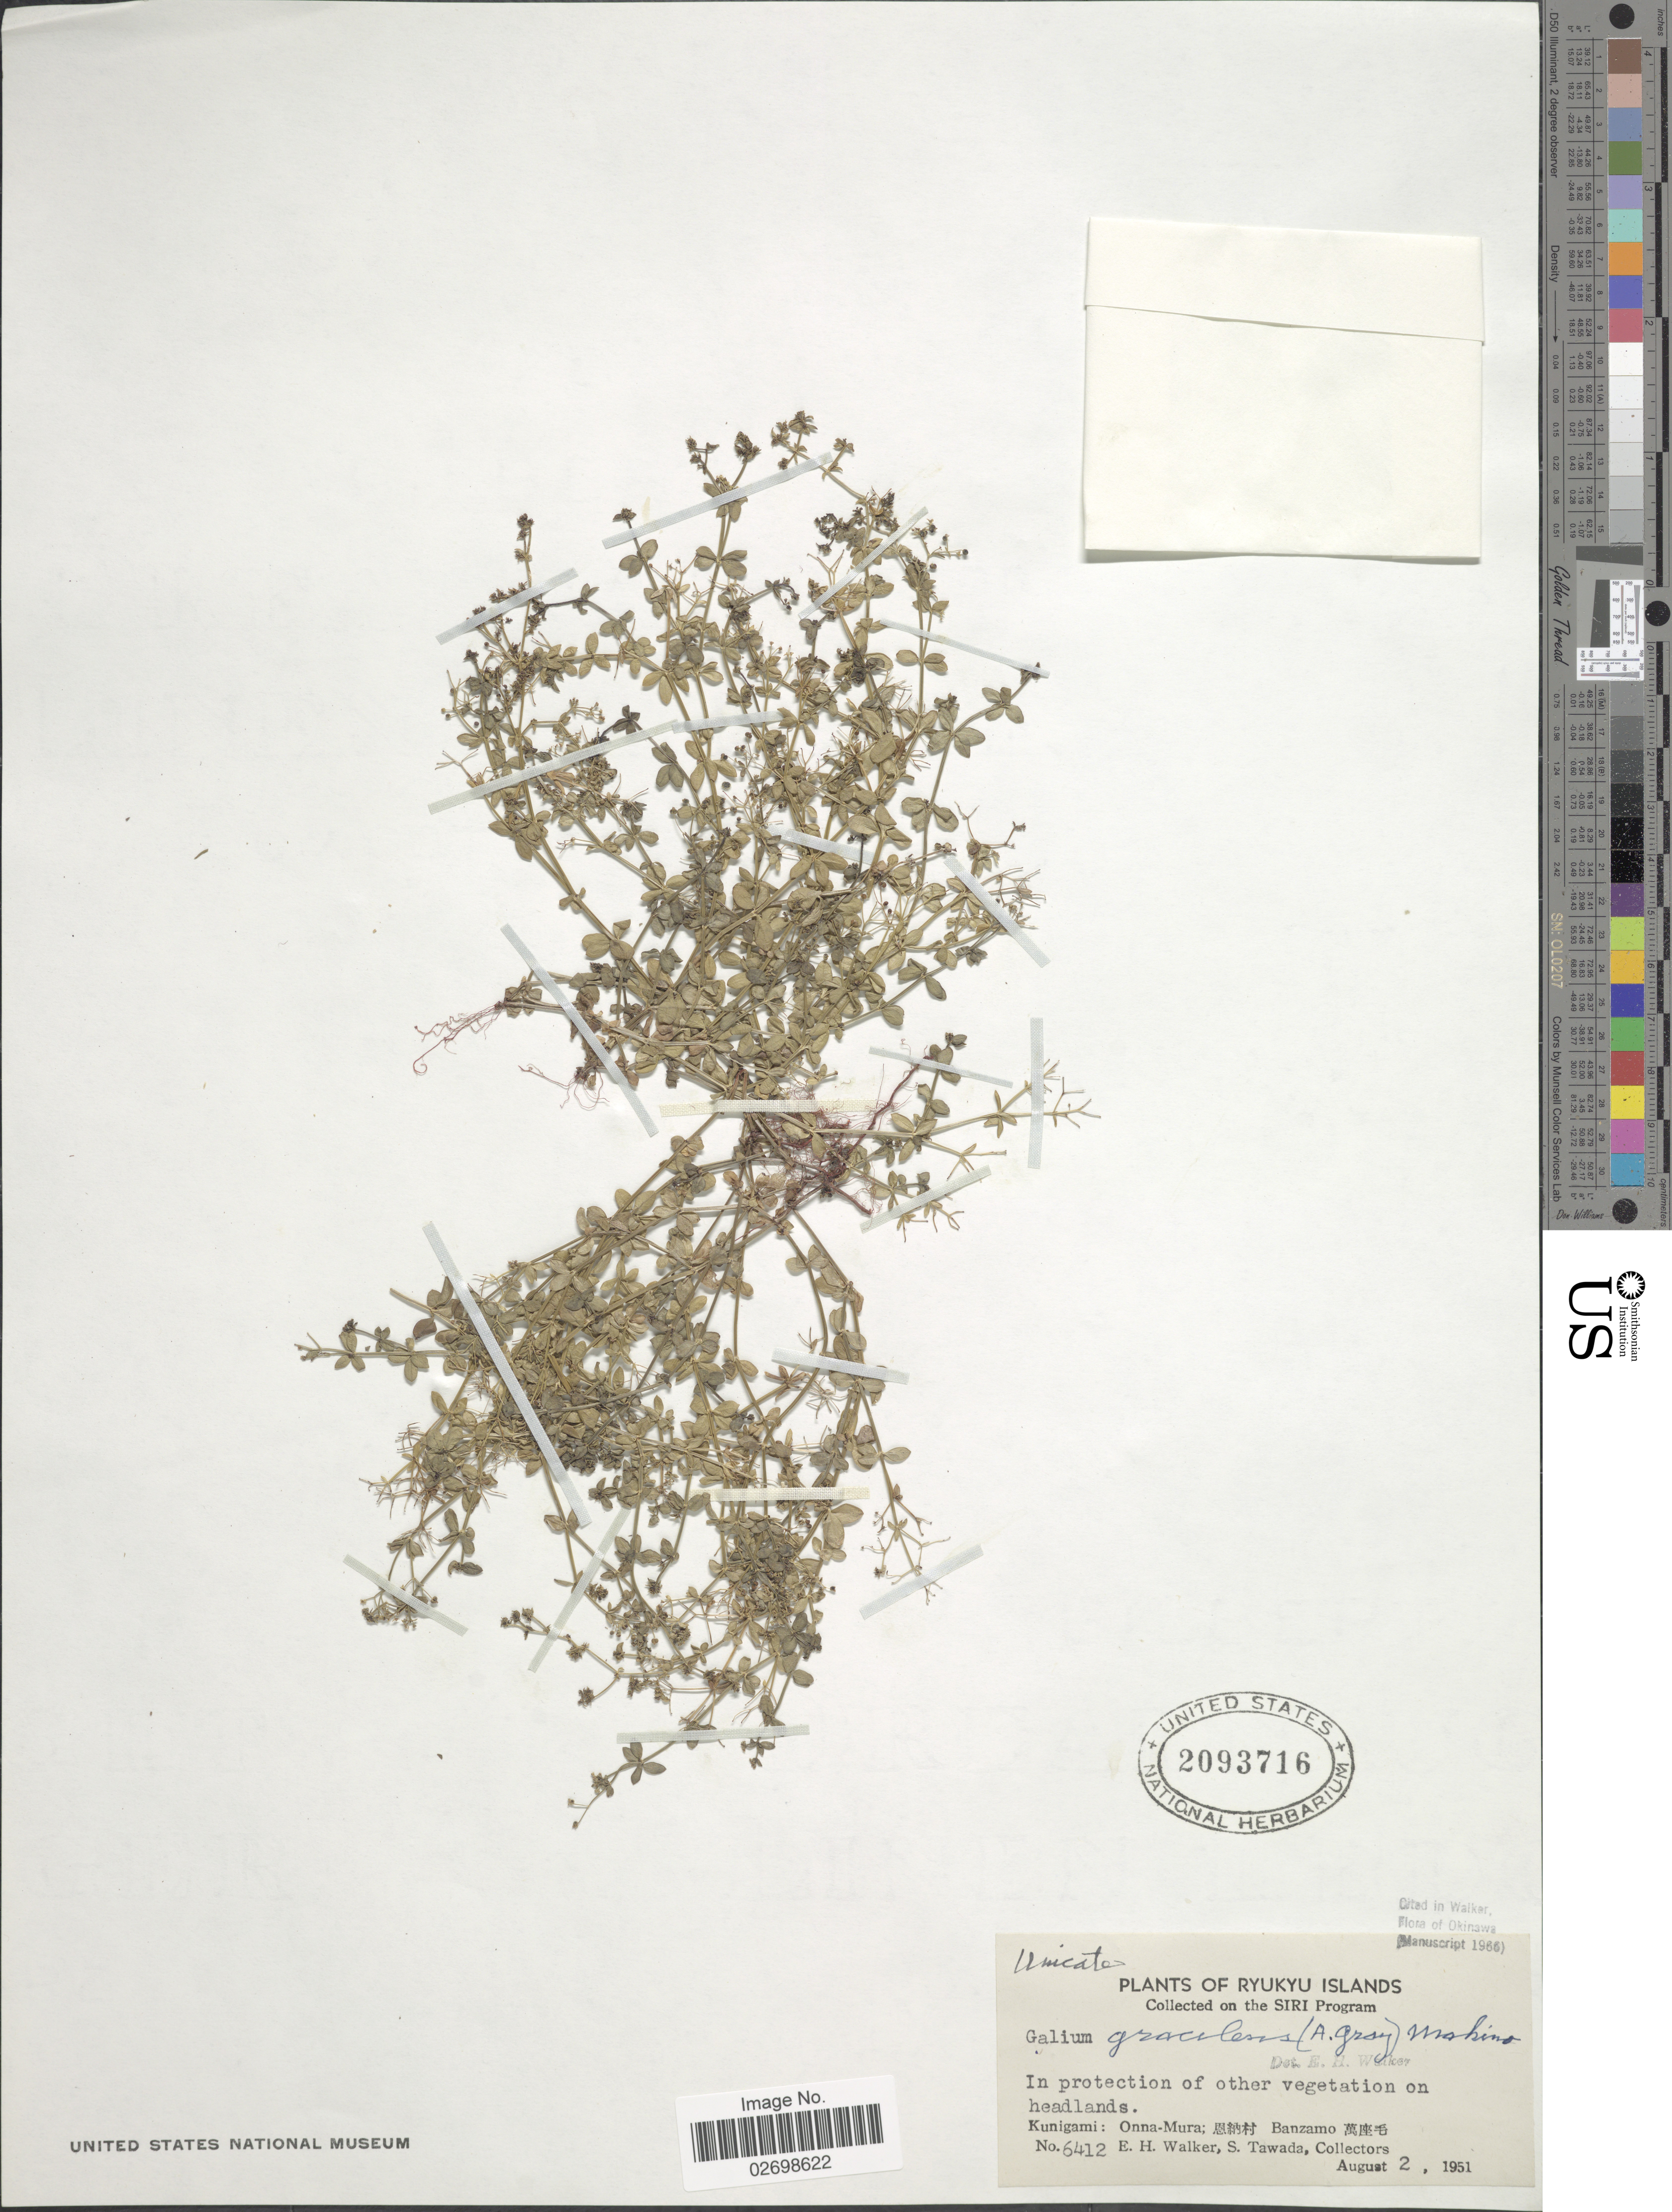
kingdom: Plantae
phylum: Tracheophyta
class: Magnoliopsida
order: Gentianales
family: Rubiaceae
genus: Galium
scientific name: Galium gracilens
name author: (A. Gray) Makino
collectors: E. H. Walker & S. Tawada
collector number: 6412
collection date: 1951-08-02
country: Japan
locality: Ryukyu Islands, in protection of other vegetation on headlands, Kunigami: Onna-Mura; Banzamo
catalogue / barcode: US 2093716